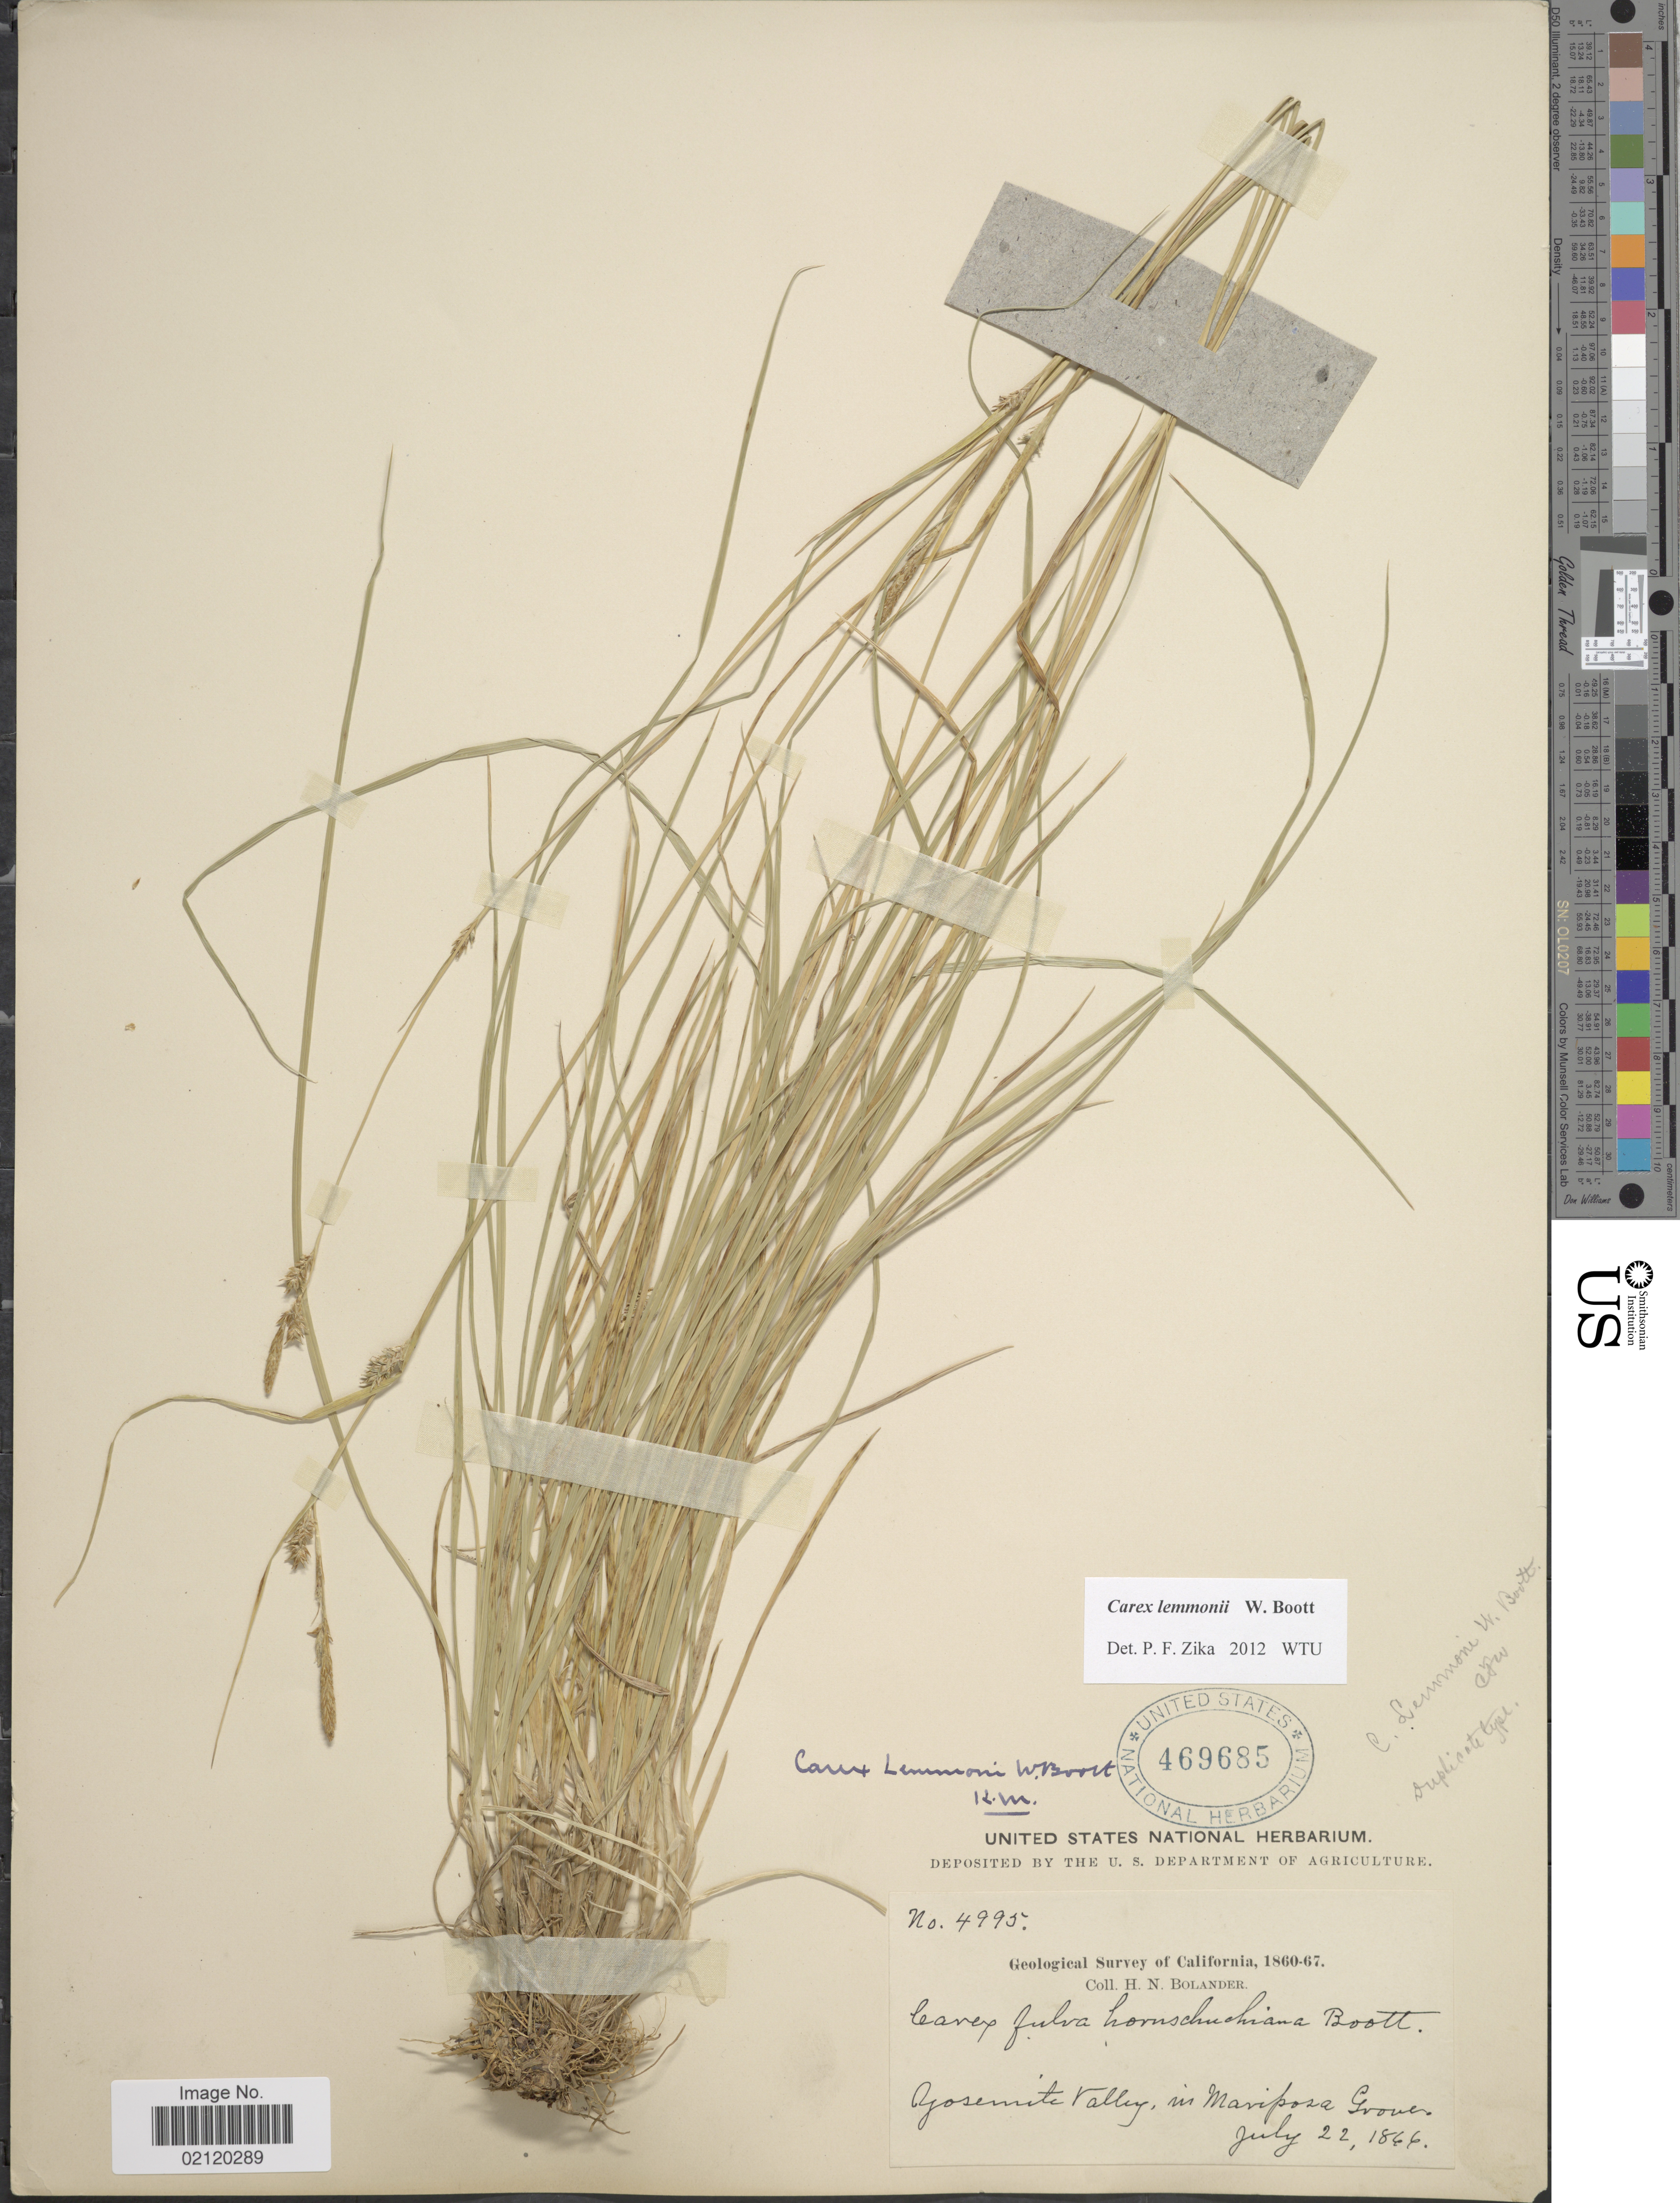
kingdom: Plantae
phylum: Tracheophyta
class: Liliopsida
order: Poales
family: Cyperaceae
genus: Carex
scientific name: Carex lemmonii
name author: W. Boott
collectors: H. Bolander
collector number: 4995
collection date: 1866-07-22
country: United States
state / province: California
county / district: Mariposa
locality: Yosemite Valley, in Mariposa Grove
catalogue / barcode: US 469685